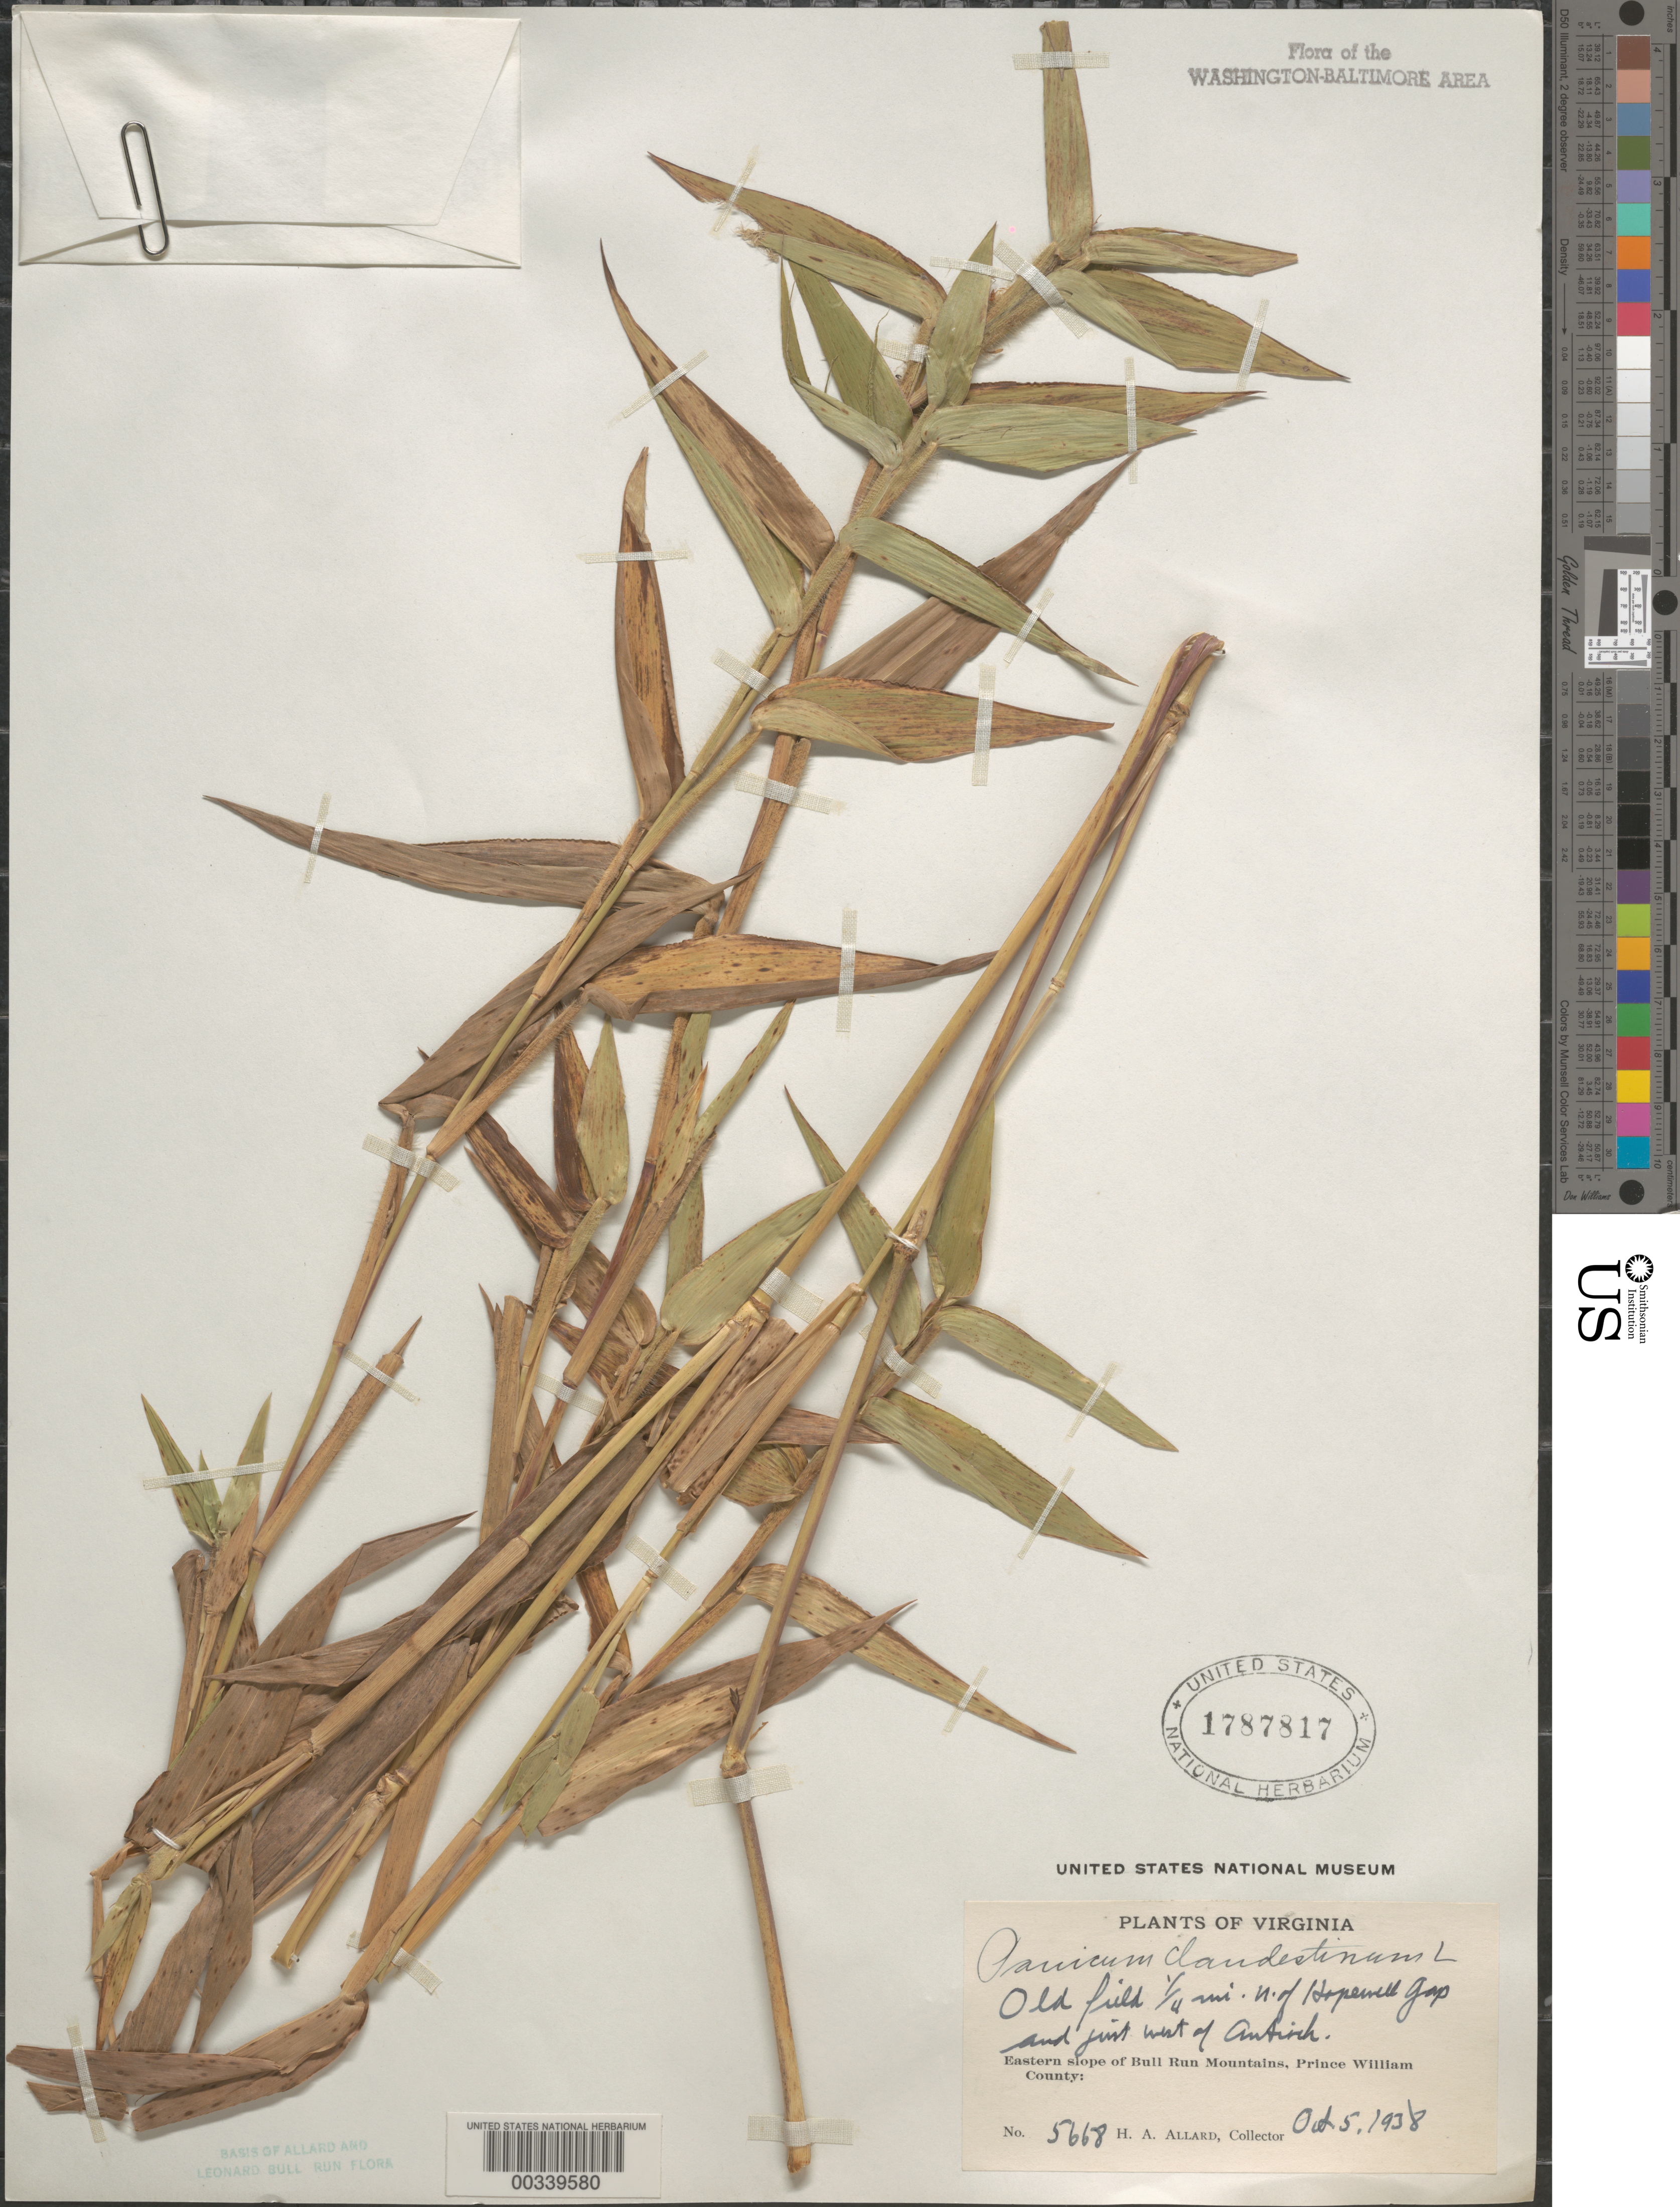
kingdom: Plantae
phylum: Tracheophyta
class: Liliopsida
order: Poales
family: Poaceae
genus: Dichanthelium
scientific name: Dichanthelium clandestinum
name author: (L.) Gould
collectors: H. A. Allard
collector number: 5668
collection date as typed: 05 Oct 1838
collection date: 1838-10-05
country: United States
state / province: Virginia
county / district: Prince William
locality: N of Hopewell Gap, W of Antioch Bull Run Mts.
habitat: Old field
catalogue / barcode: US 1787817